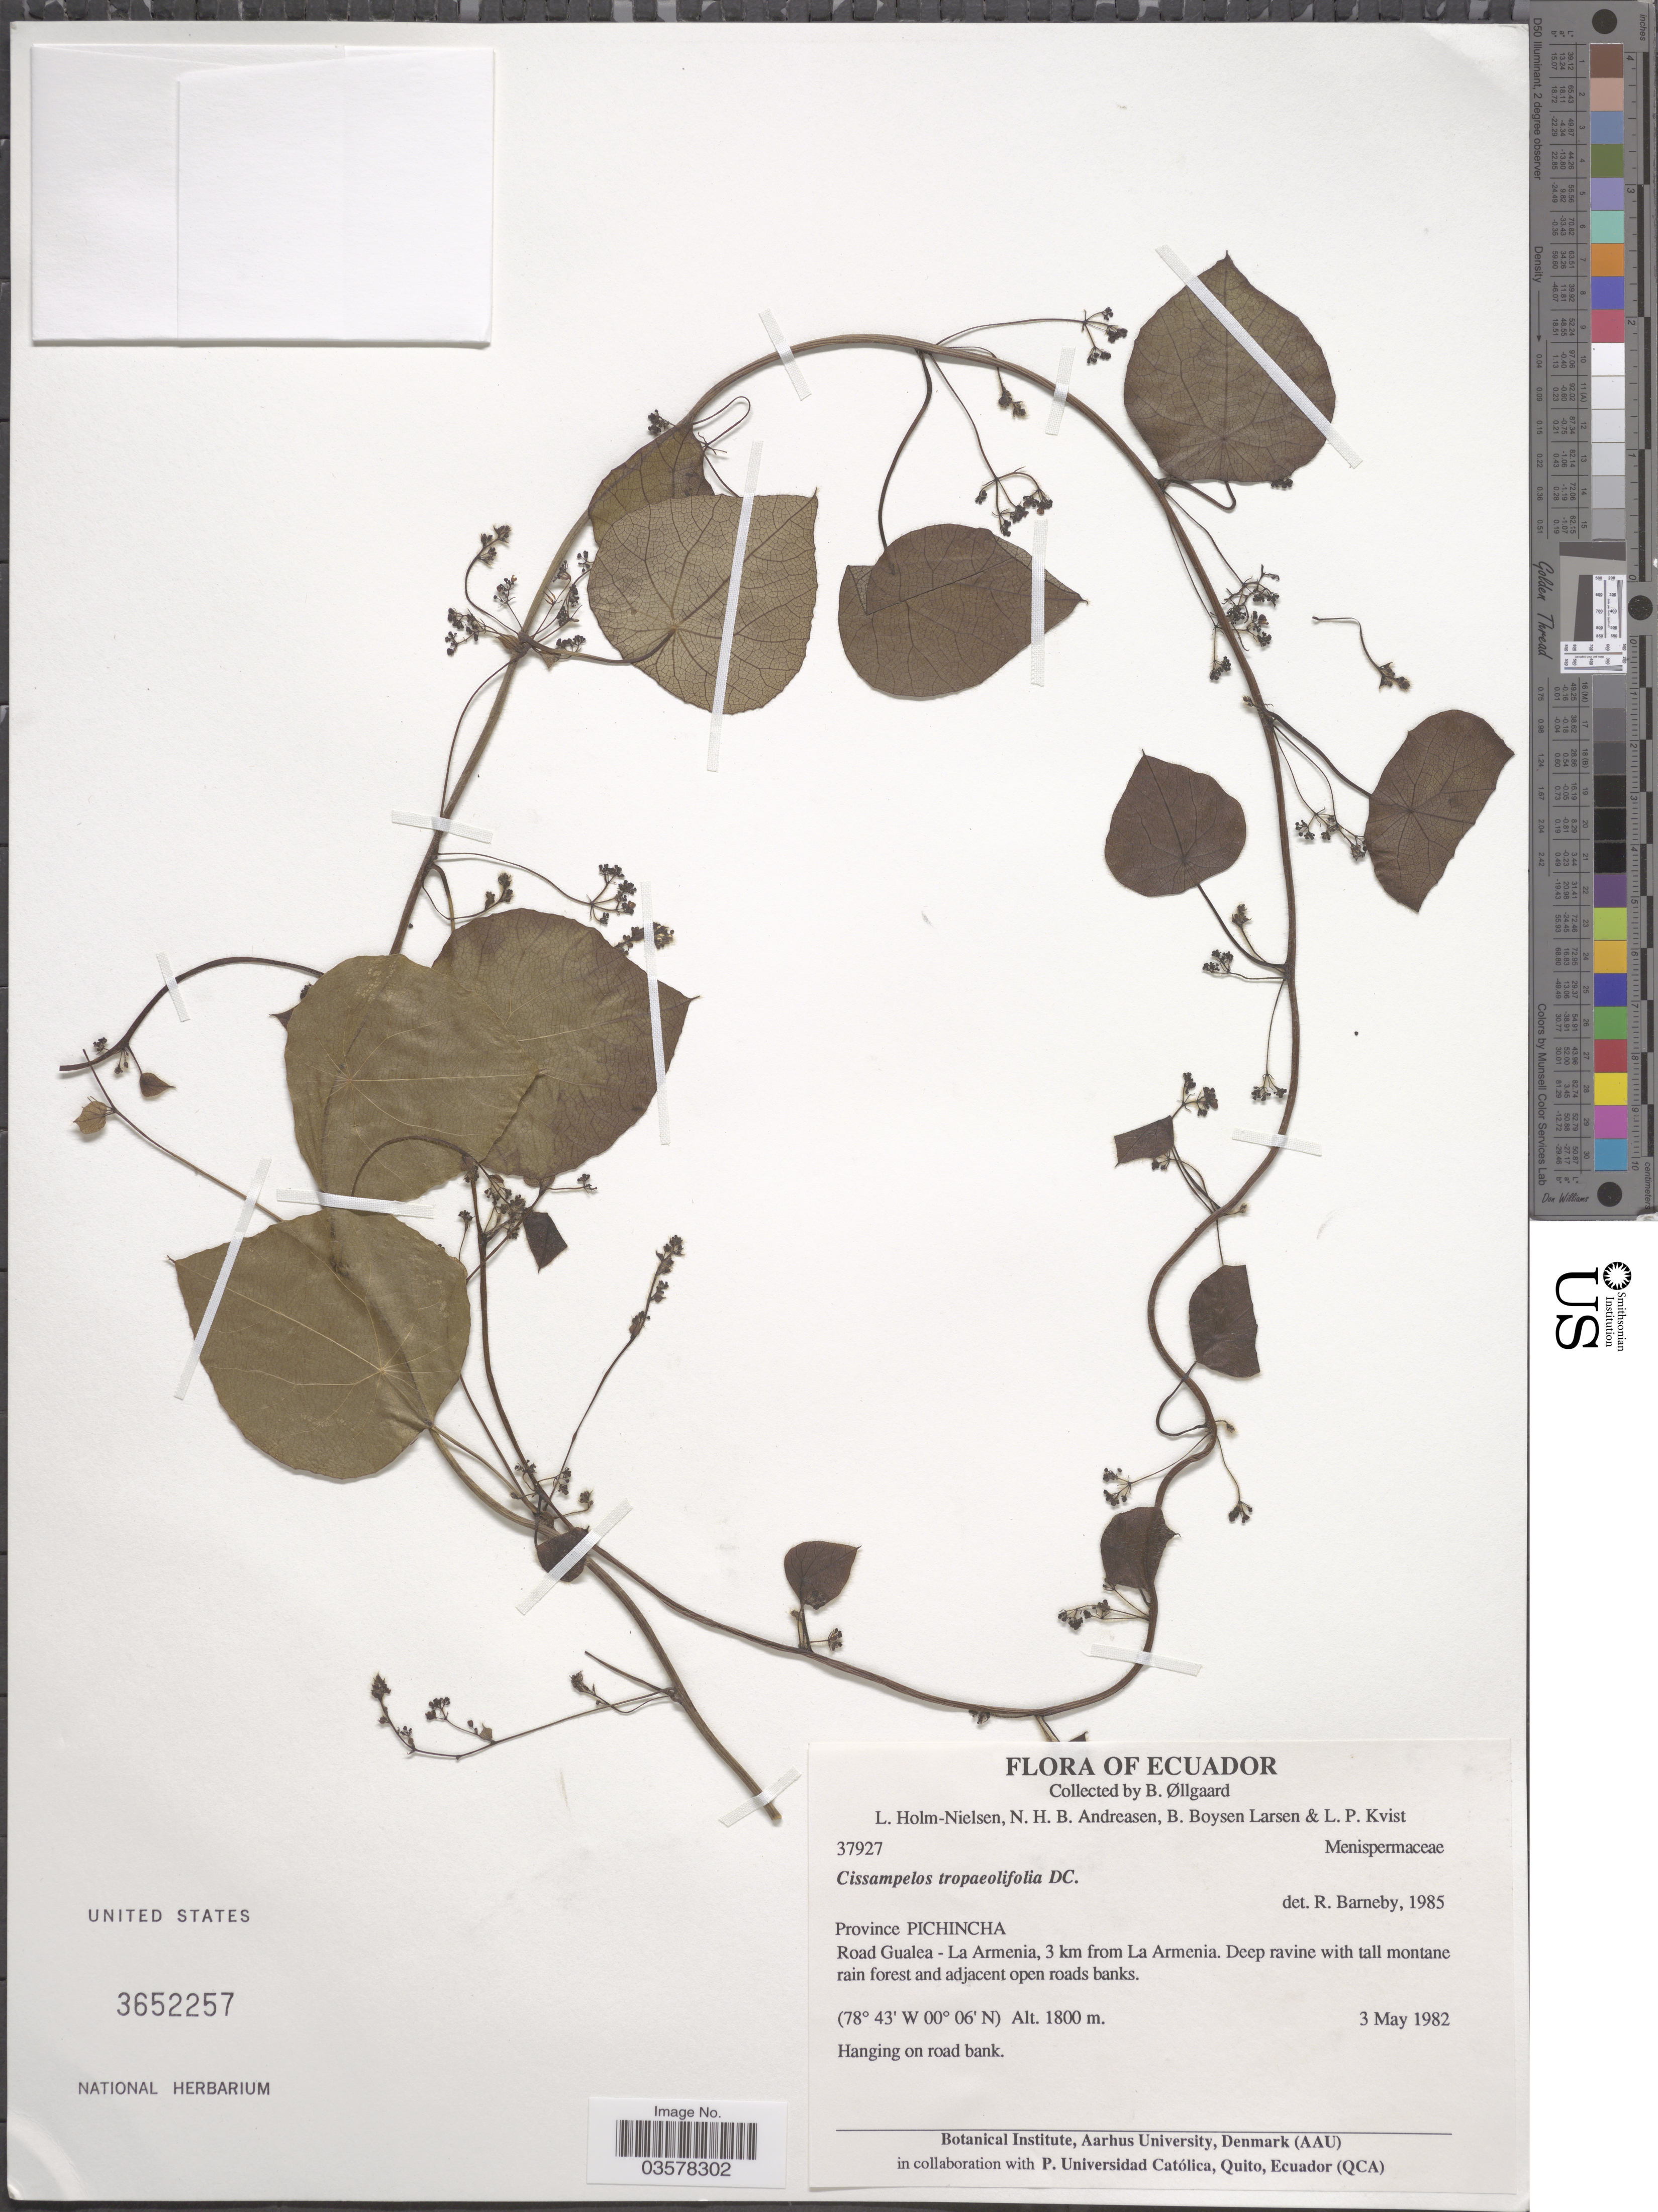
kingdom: Plantae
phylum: Tracheophyta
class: Magnoliopsida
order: Ranunculales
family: Menispermaceae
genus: Cissampelos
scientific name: Cissampelos tropaeolifolia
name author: DC.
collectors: B. Øllgaard, L. Holm-Nielsen, N. Andreasen, B. Boysen Larsen & L. P. Kvist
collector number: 37927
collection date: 1982-05-03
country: Ecuador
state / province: Pichincha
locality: Road Gualea - La Armenia, 3 km from La Armenia.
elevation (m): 1800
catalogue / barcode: US 3652257